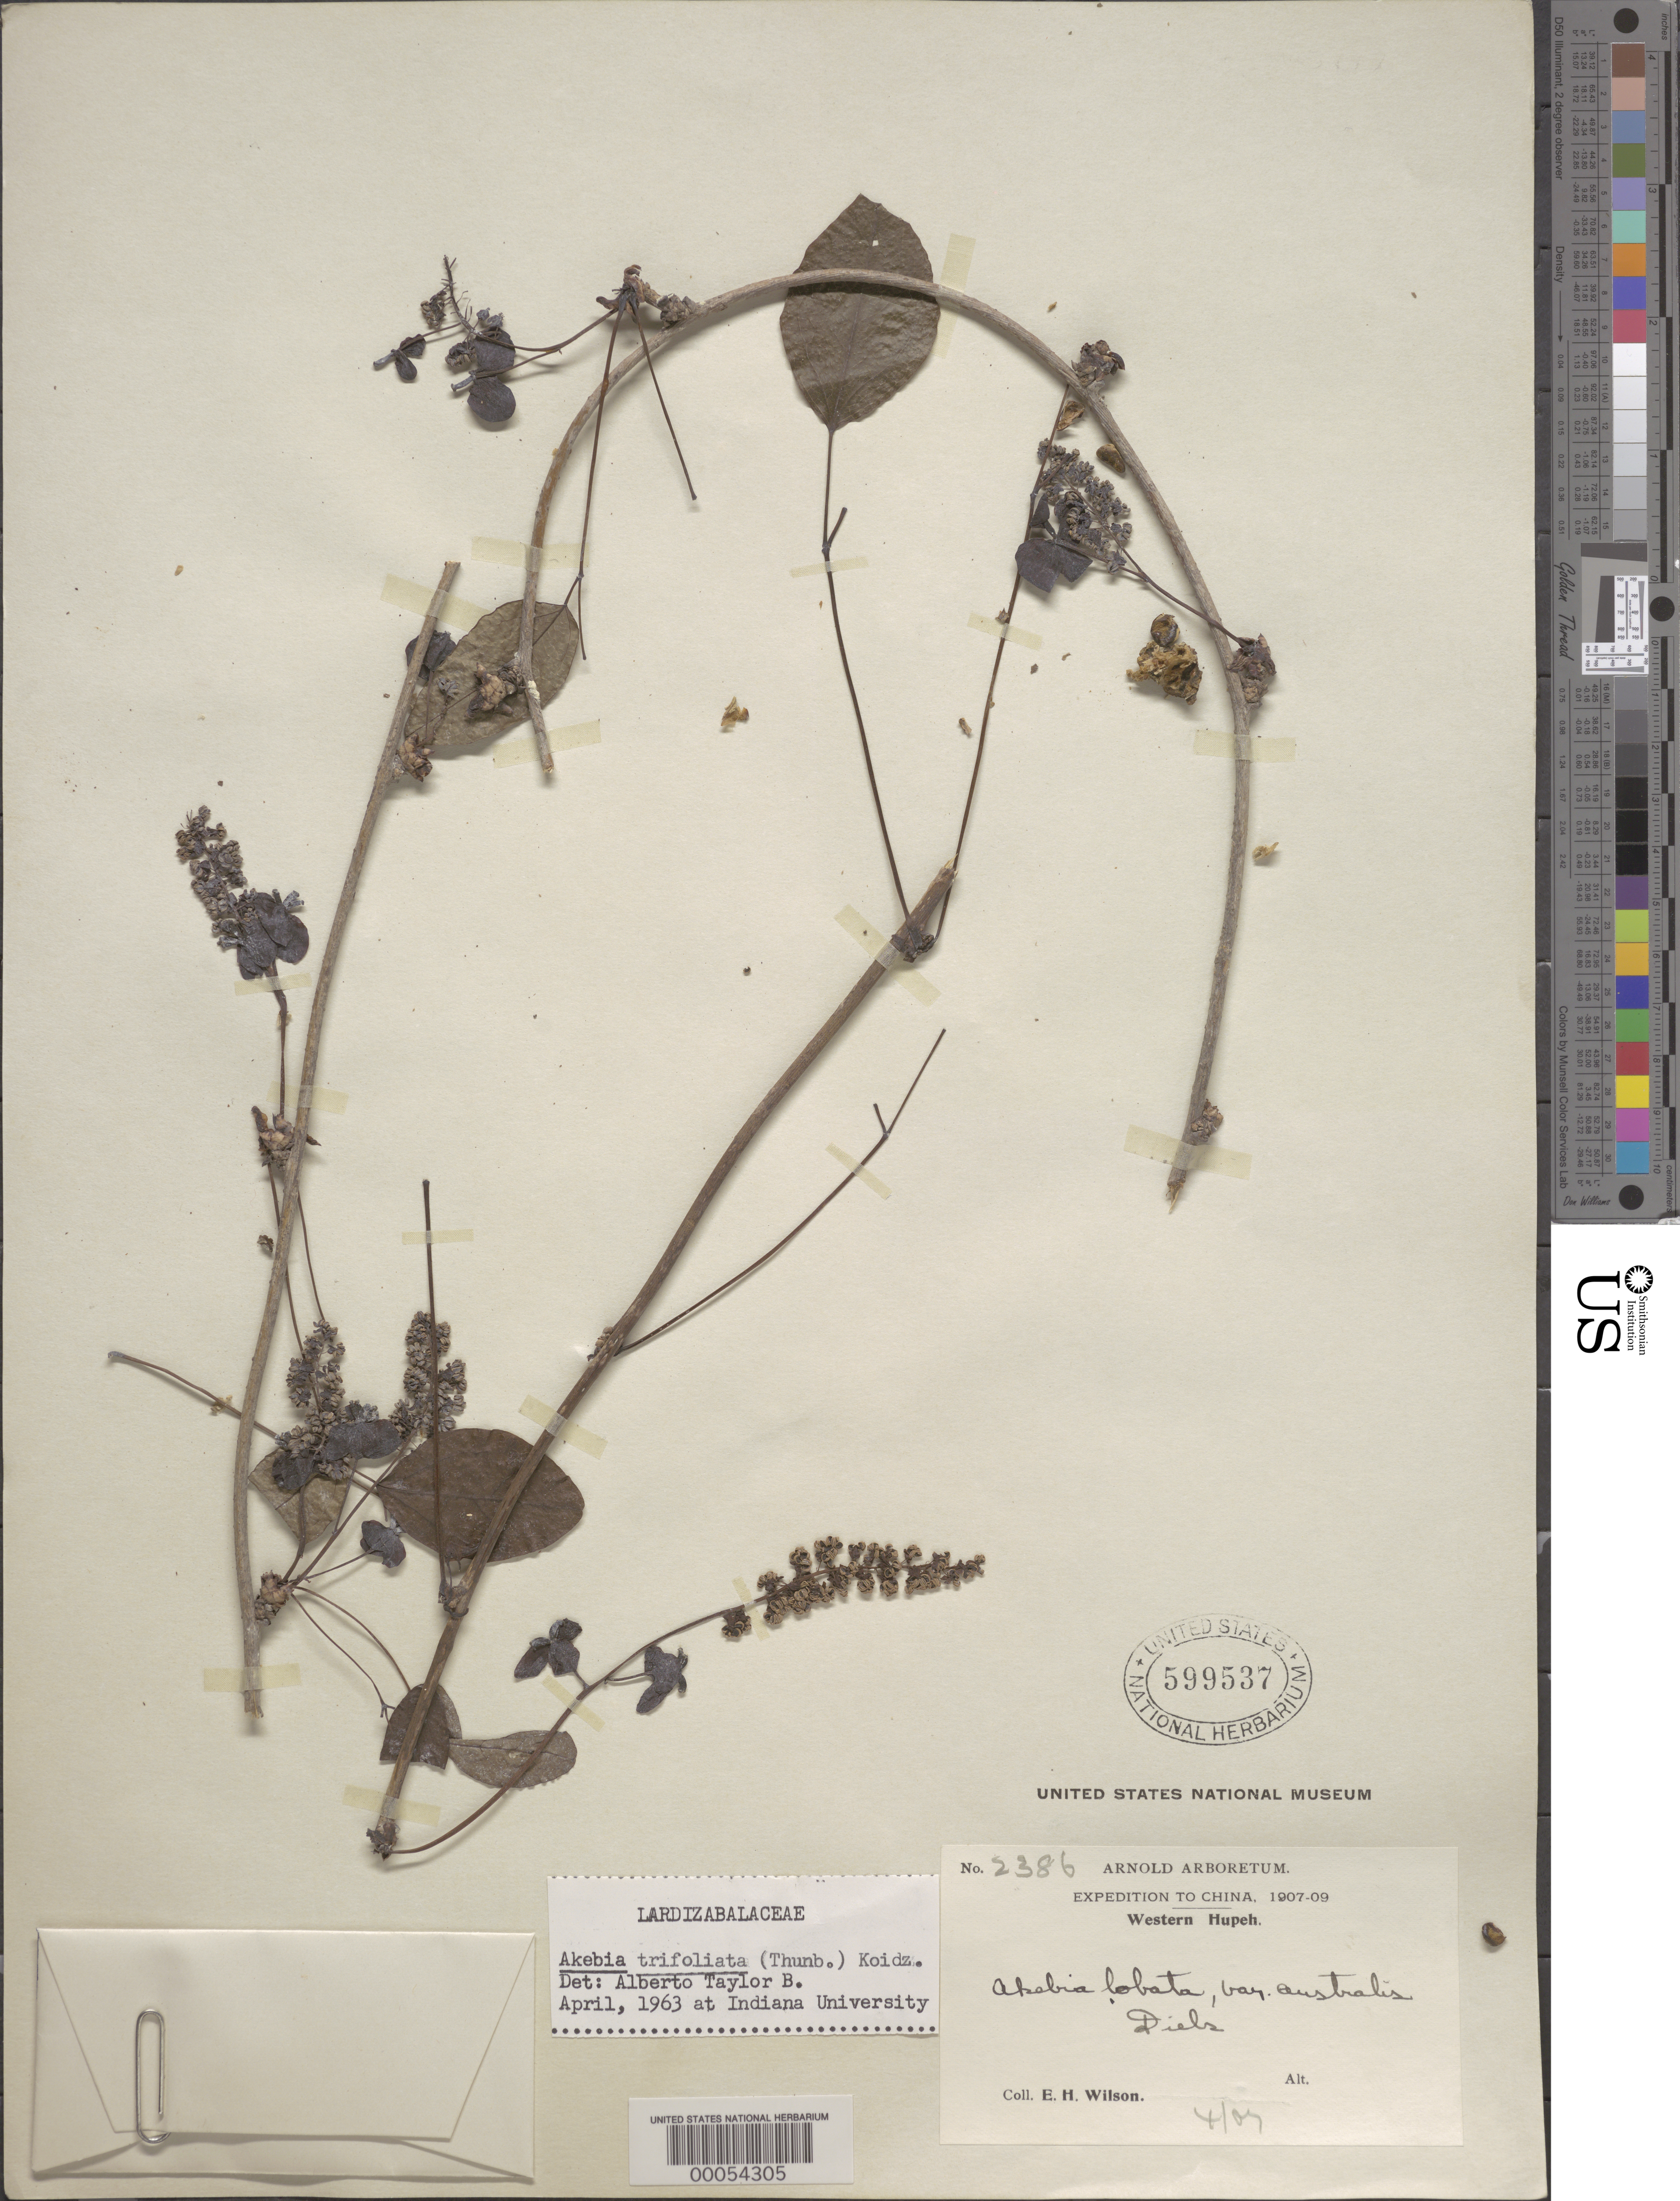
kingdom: Plantae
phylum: Tracheophyta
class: Magnoliopsida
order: Ranunculales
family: Lardizabalaceae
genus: Akebia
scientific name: Akebia trifoliata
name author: (Thunb.) Koidz.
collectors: E. H. Wilson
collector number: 2386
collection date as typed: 04 Jul 1907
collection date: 1907-07-04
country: China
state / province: Hubei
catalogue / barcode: US 5995387